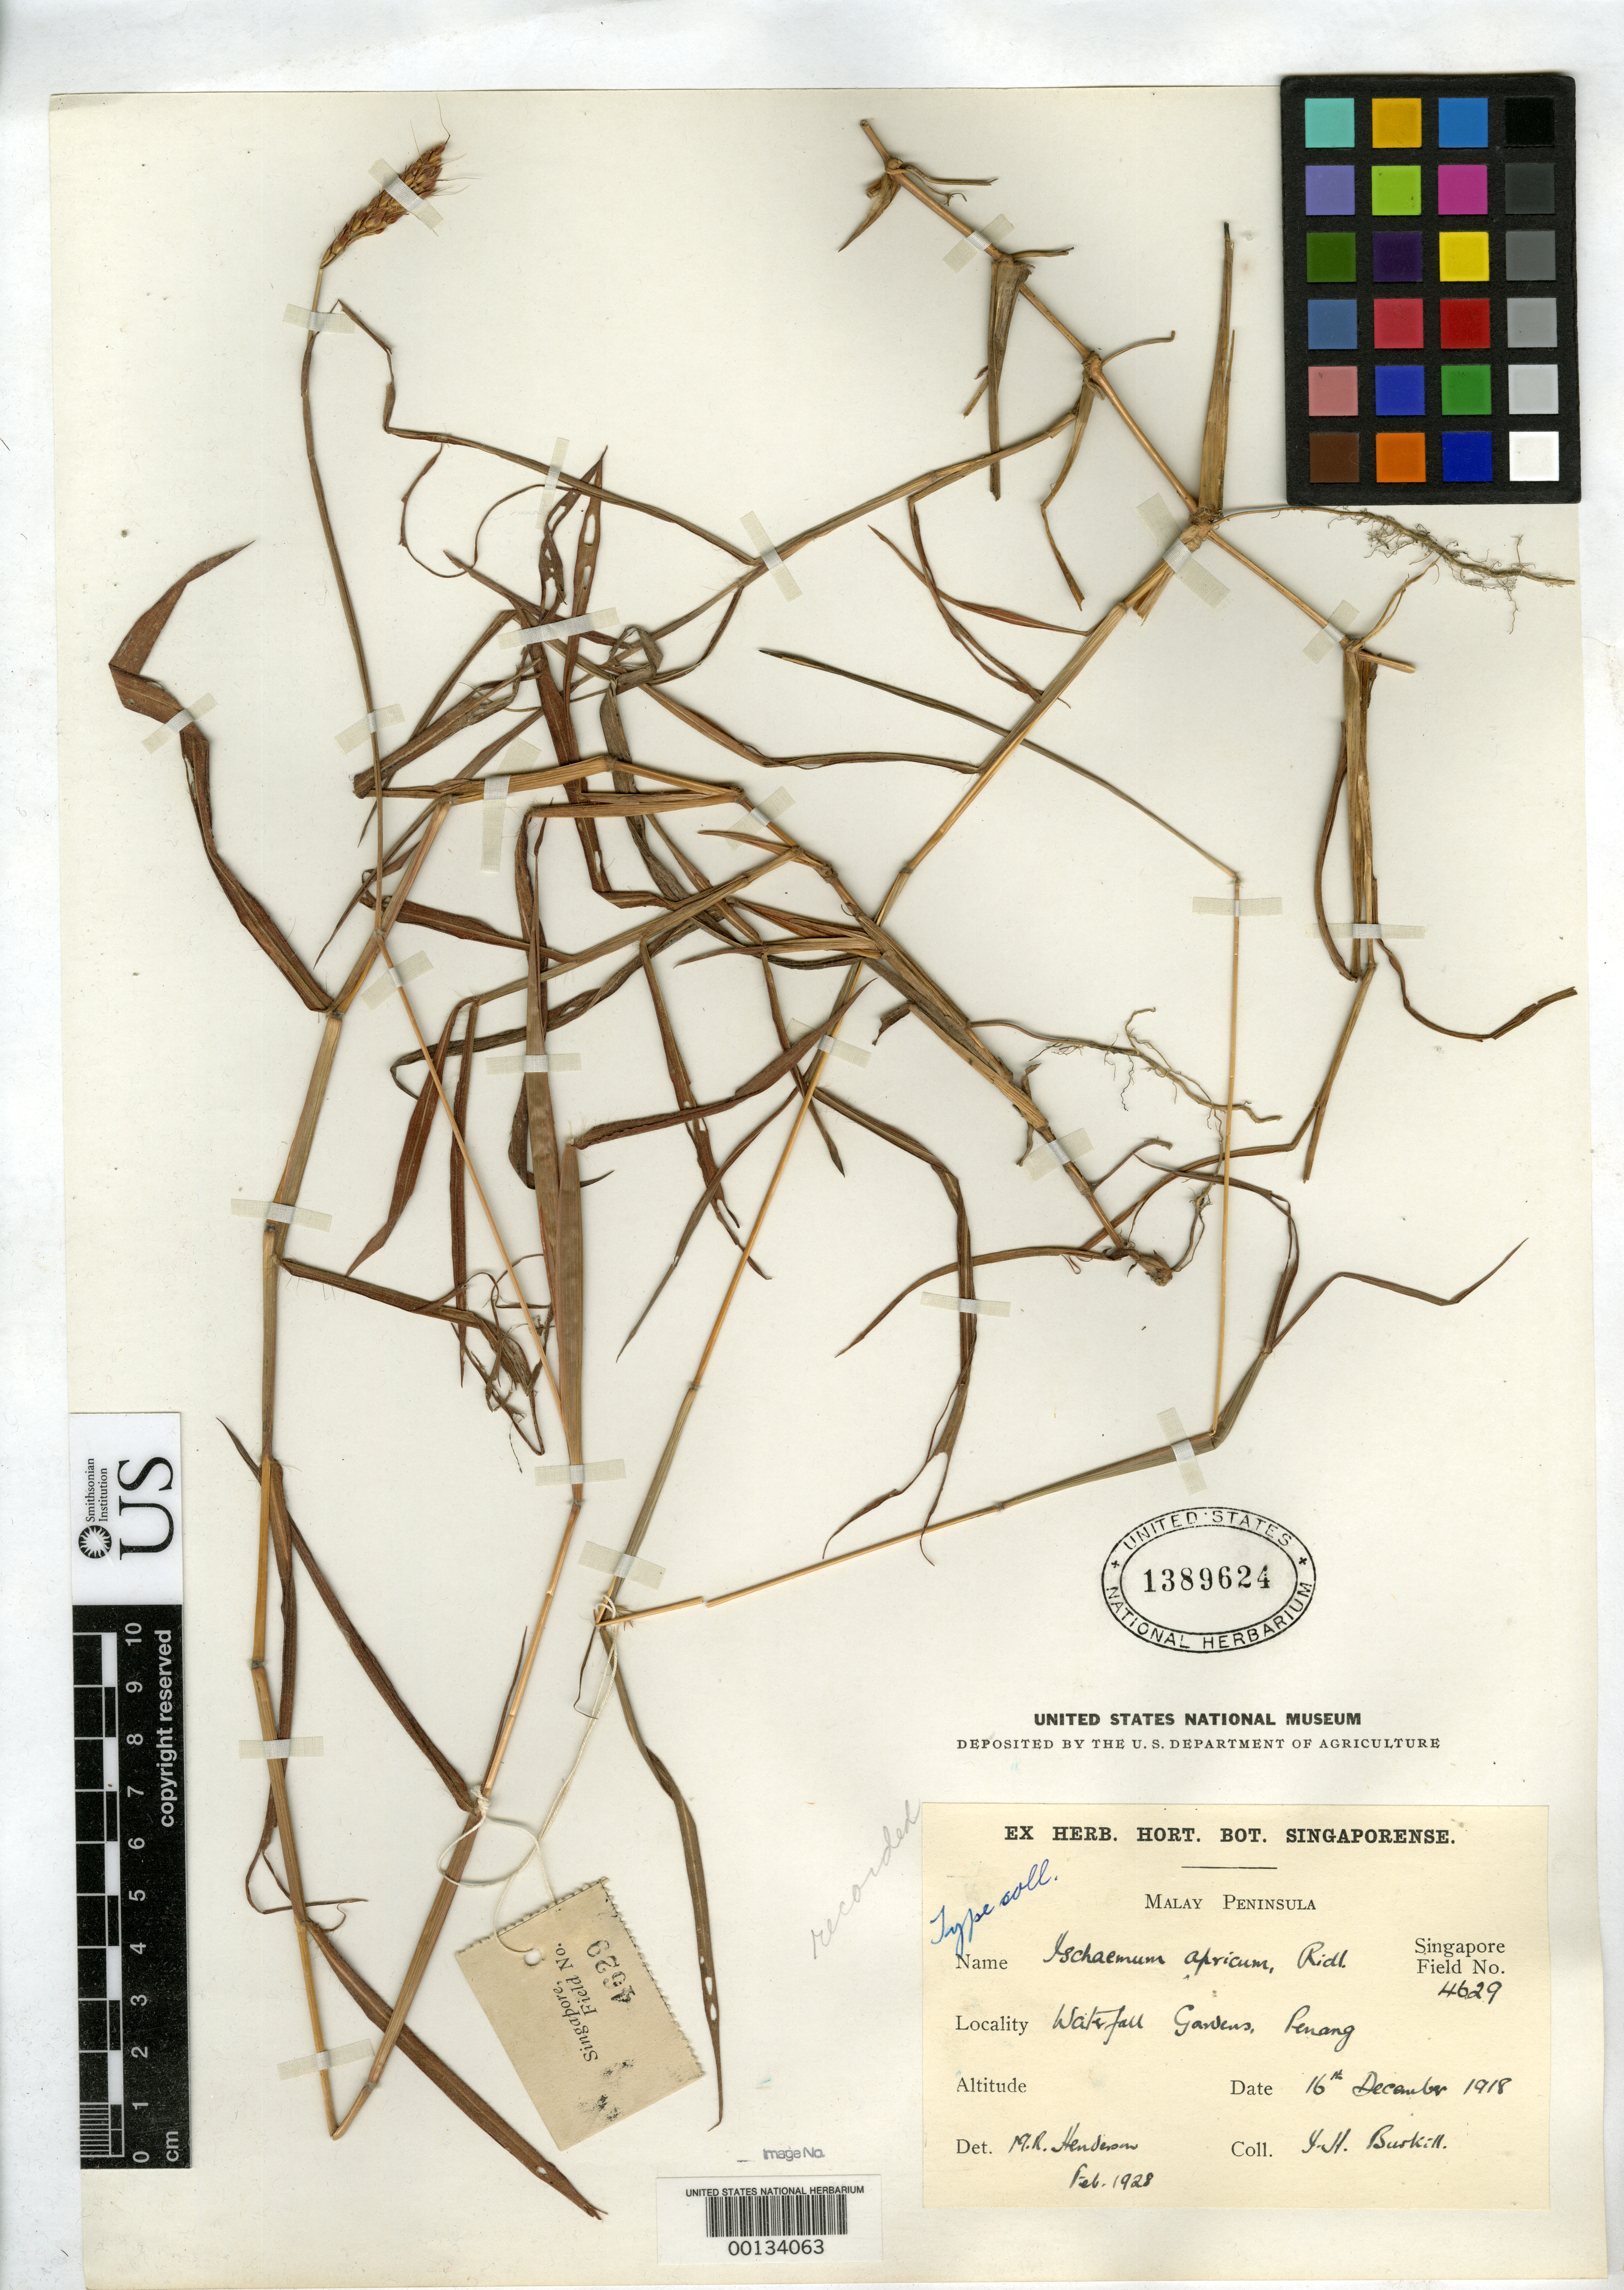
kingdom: Plantae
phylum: Tracheophyta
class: Liliopsida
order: Poales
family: Poaceae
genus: Ischaemum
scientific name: Ischaemum apricum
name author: Ridl.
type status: Syntype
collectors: I. H. Burkill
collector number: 4629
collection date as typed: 16 Dec 1918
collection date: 1918-12-16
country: Malaysia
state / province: Pulau Pinang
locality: Malay Peninsula, waterfall gardens. [Malay Peninsula]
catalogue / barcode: US 1389624